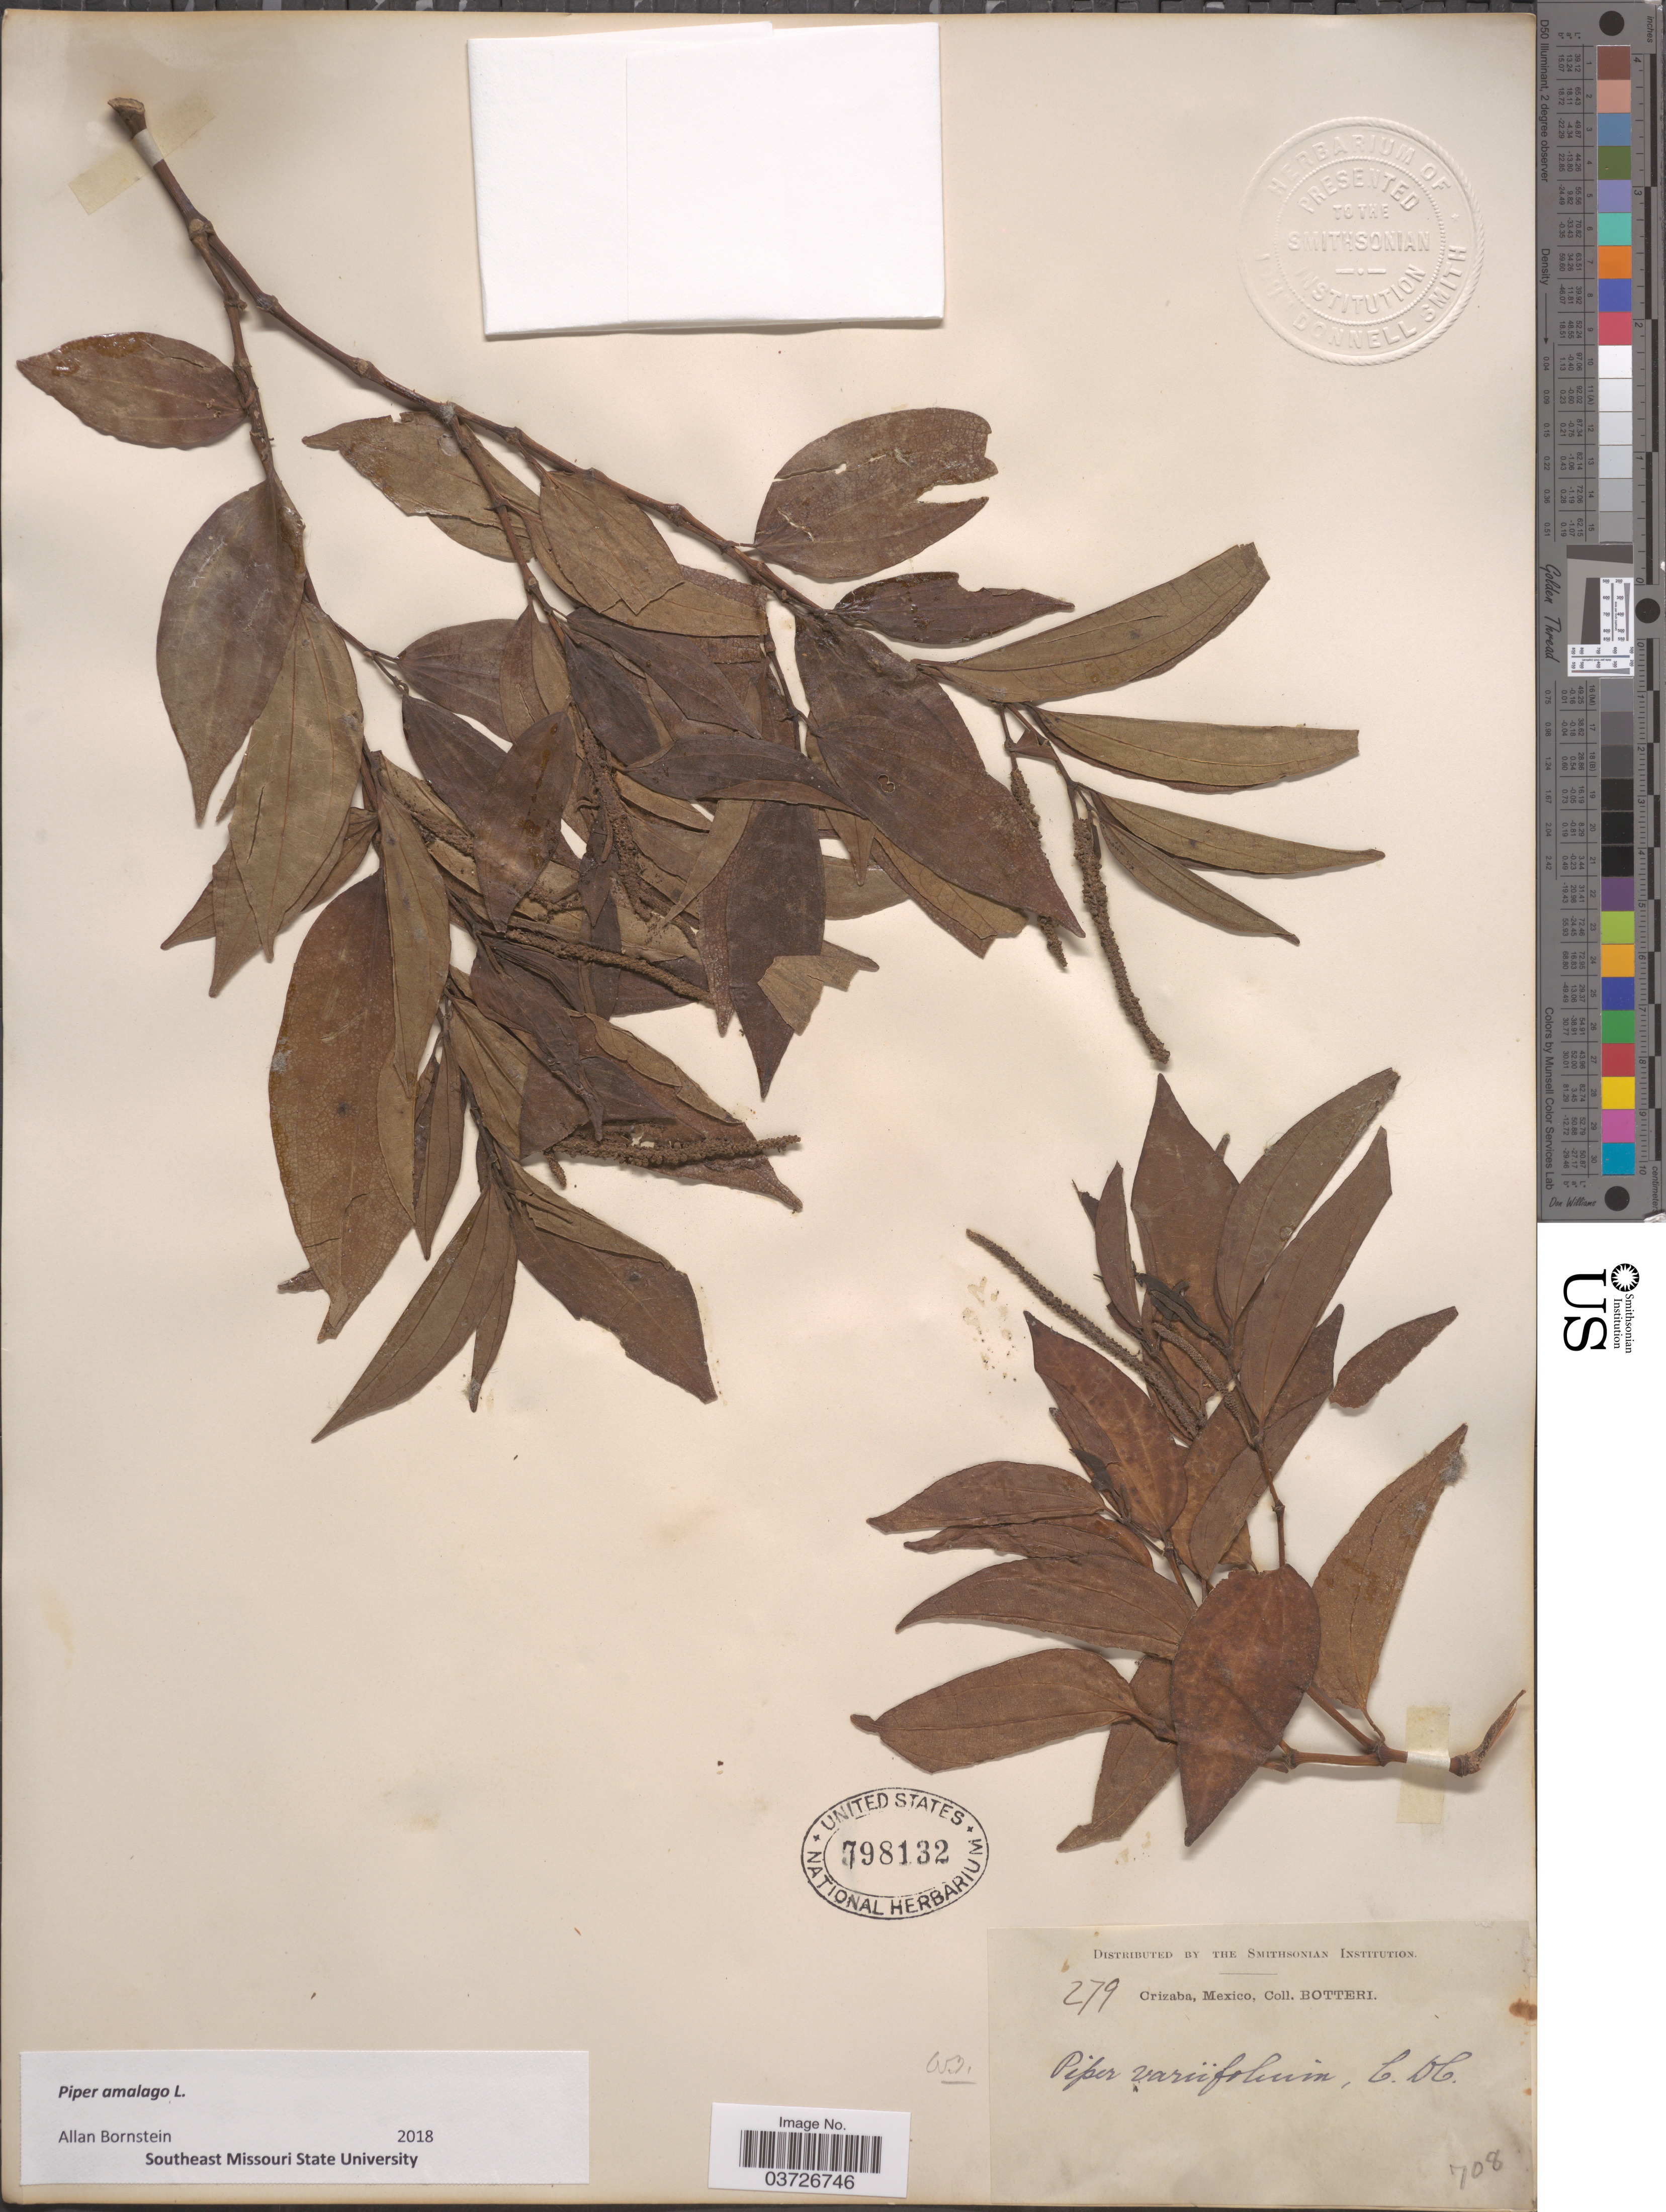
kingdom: Plantae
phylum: Tracheophyta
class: Magnoliopsida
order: Piperales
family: Piperaceae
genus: Piper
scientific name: Piper amalago var. medium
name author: (Jacq.) Yunck.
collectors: -. Botteri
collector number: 279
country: Mexico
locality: Orizaba.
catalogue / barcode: US 798132